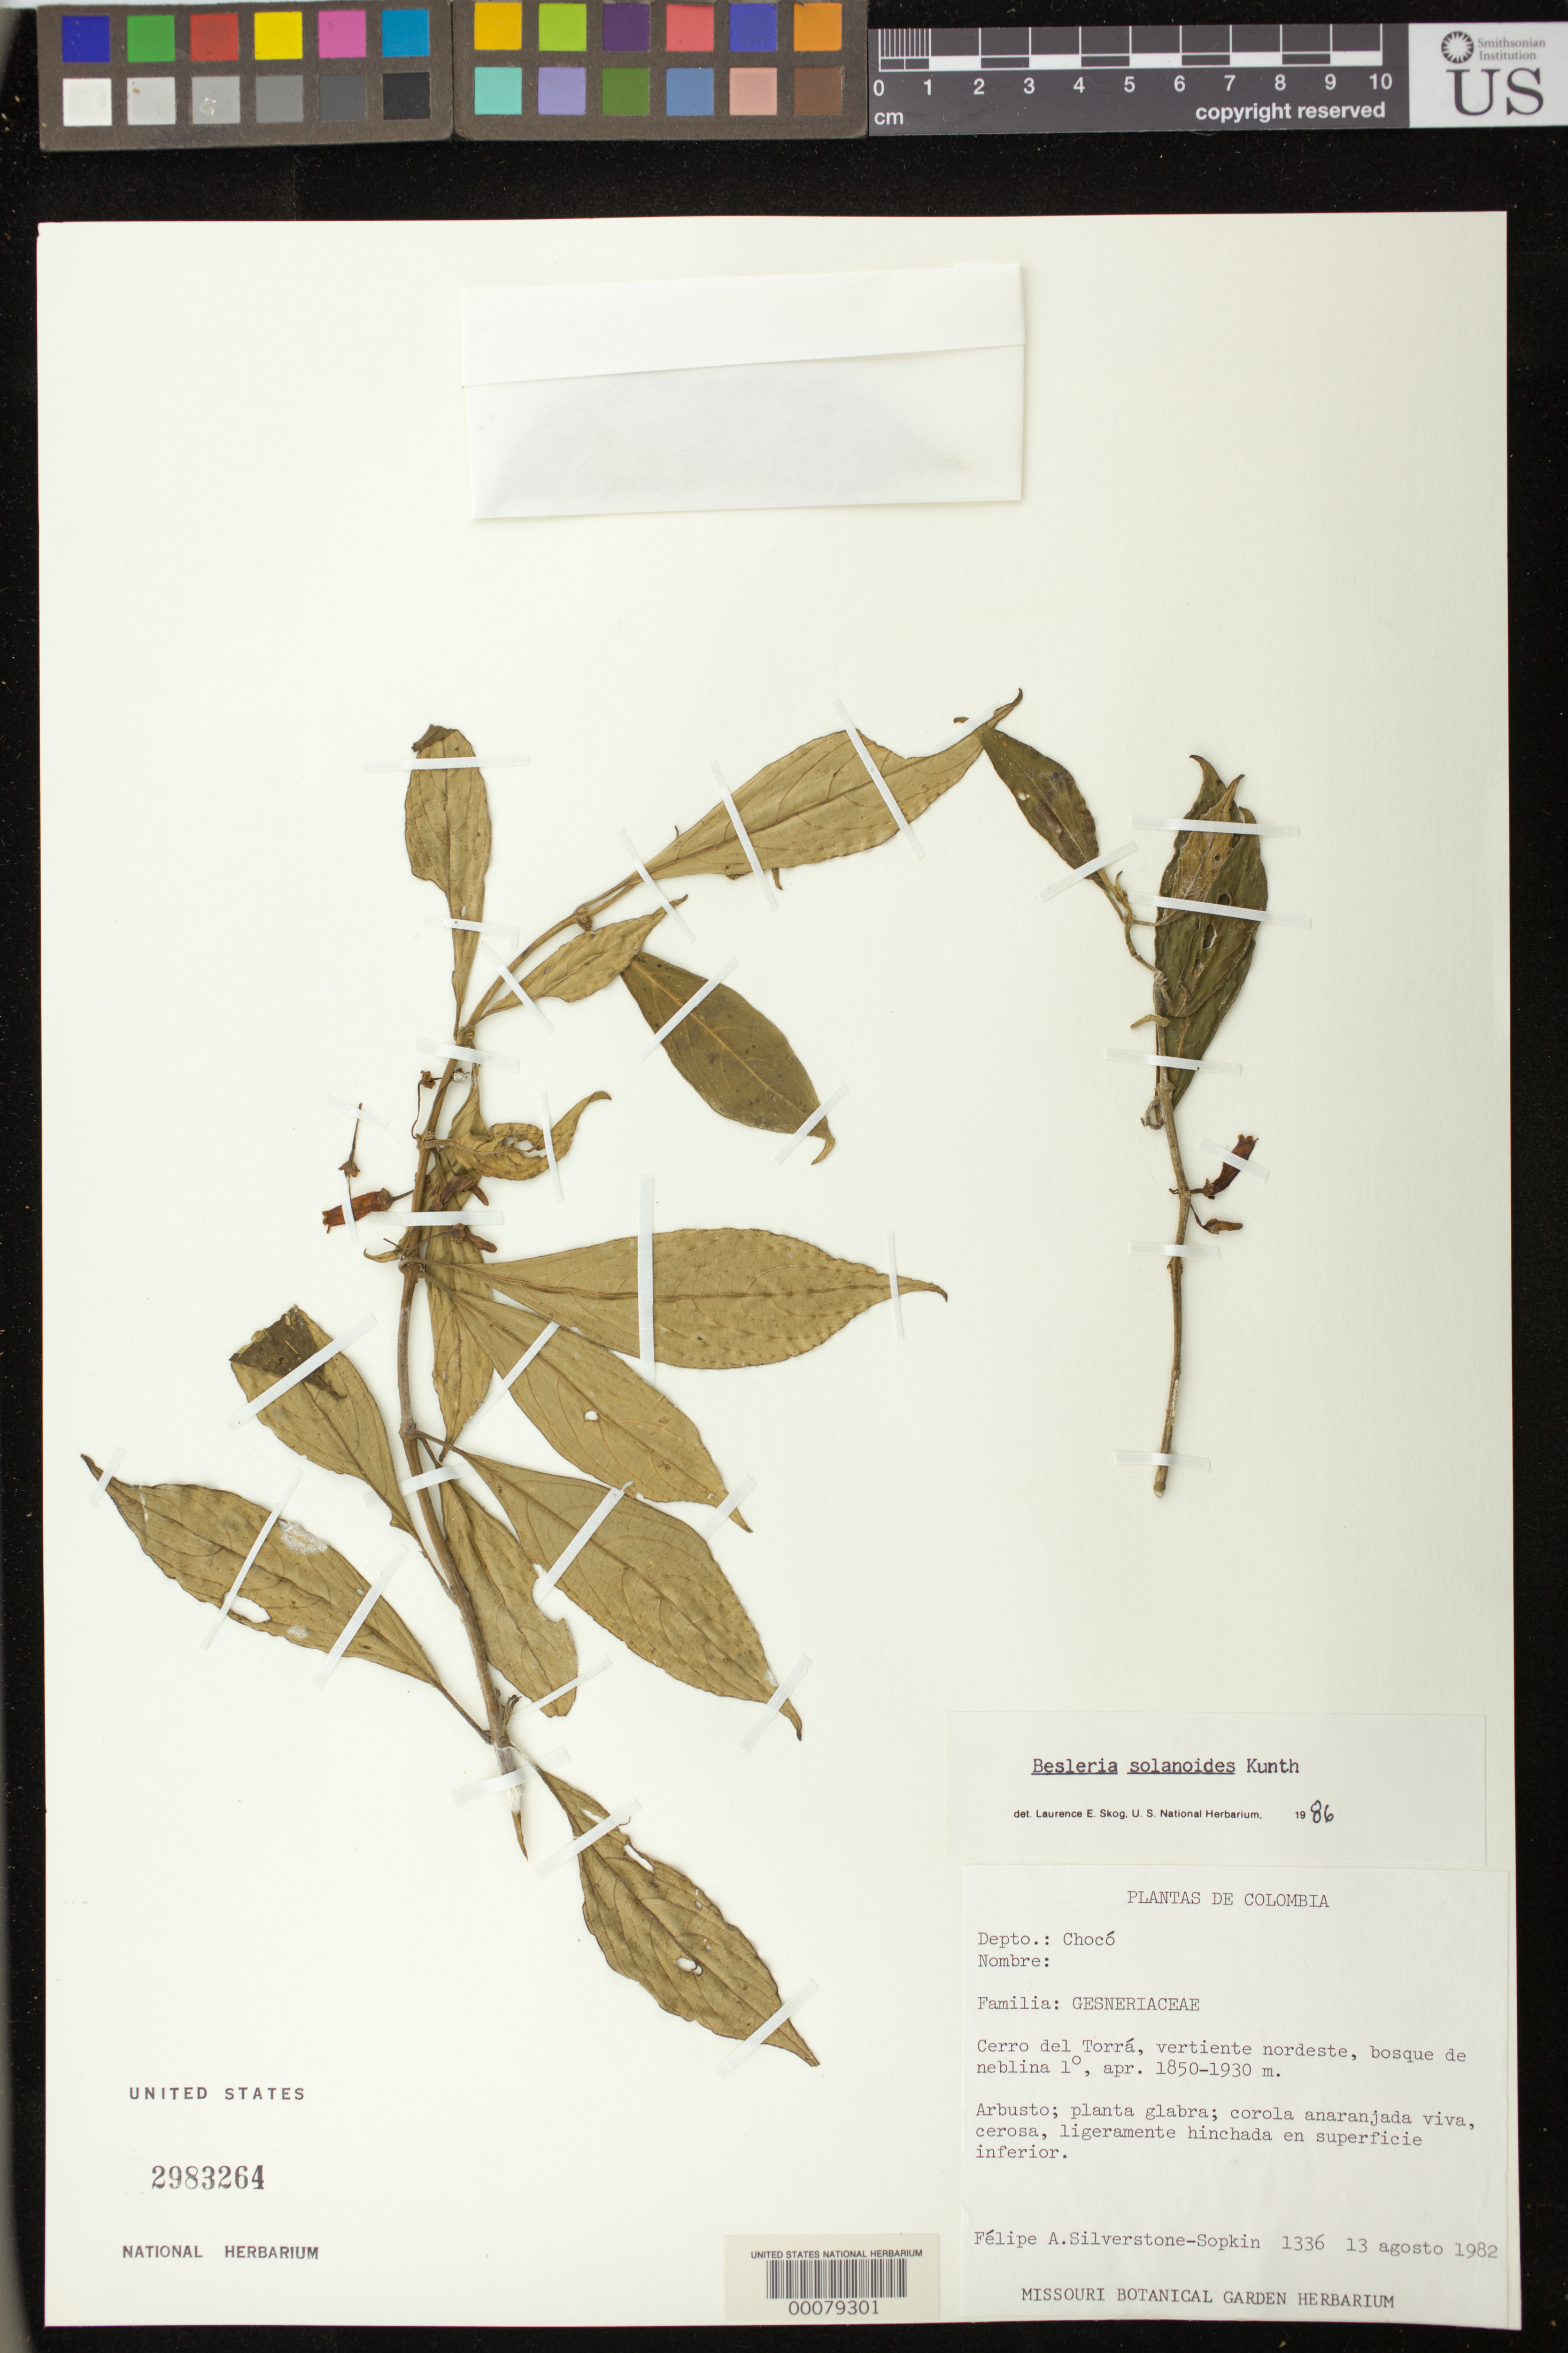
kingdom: Plantae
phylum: Tracheophyta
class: Magnoliopsida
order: Lamiales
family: Gesneriaceae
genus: Besleria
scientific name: Besleria solanoides var. solanoides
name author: Kunth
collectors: P. A. Silverstone-Sopkin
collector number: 1336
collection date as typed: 13 Aug 1982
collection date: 1982-08-13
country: Colombia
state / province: Chocó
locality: Cerro del Torra, northeastern slope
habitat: Fog forest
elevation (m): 1850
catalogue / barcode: US 2983264